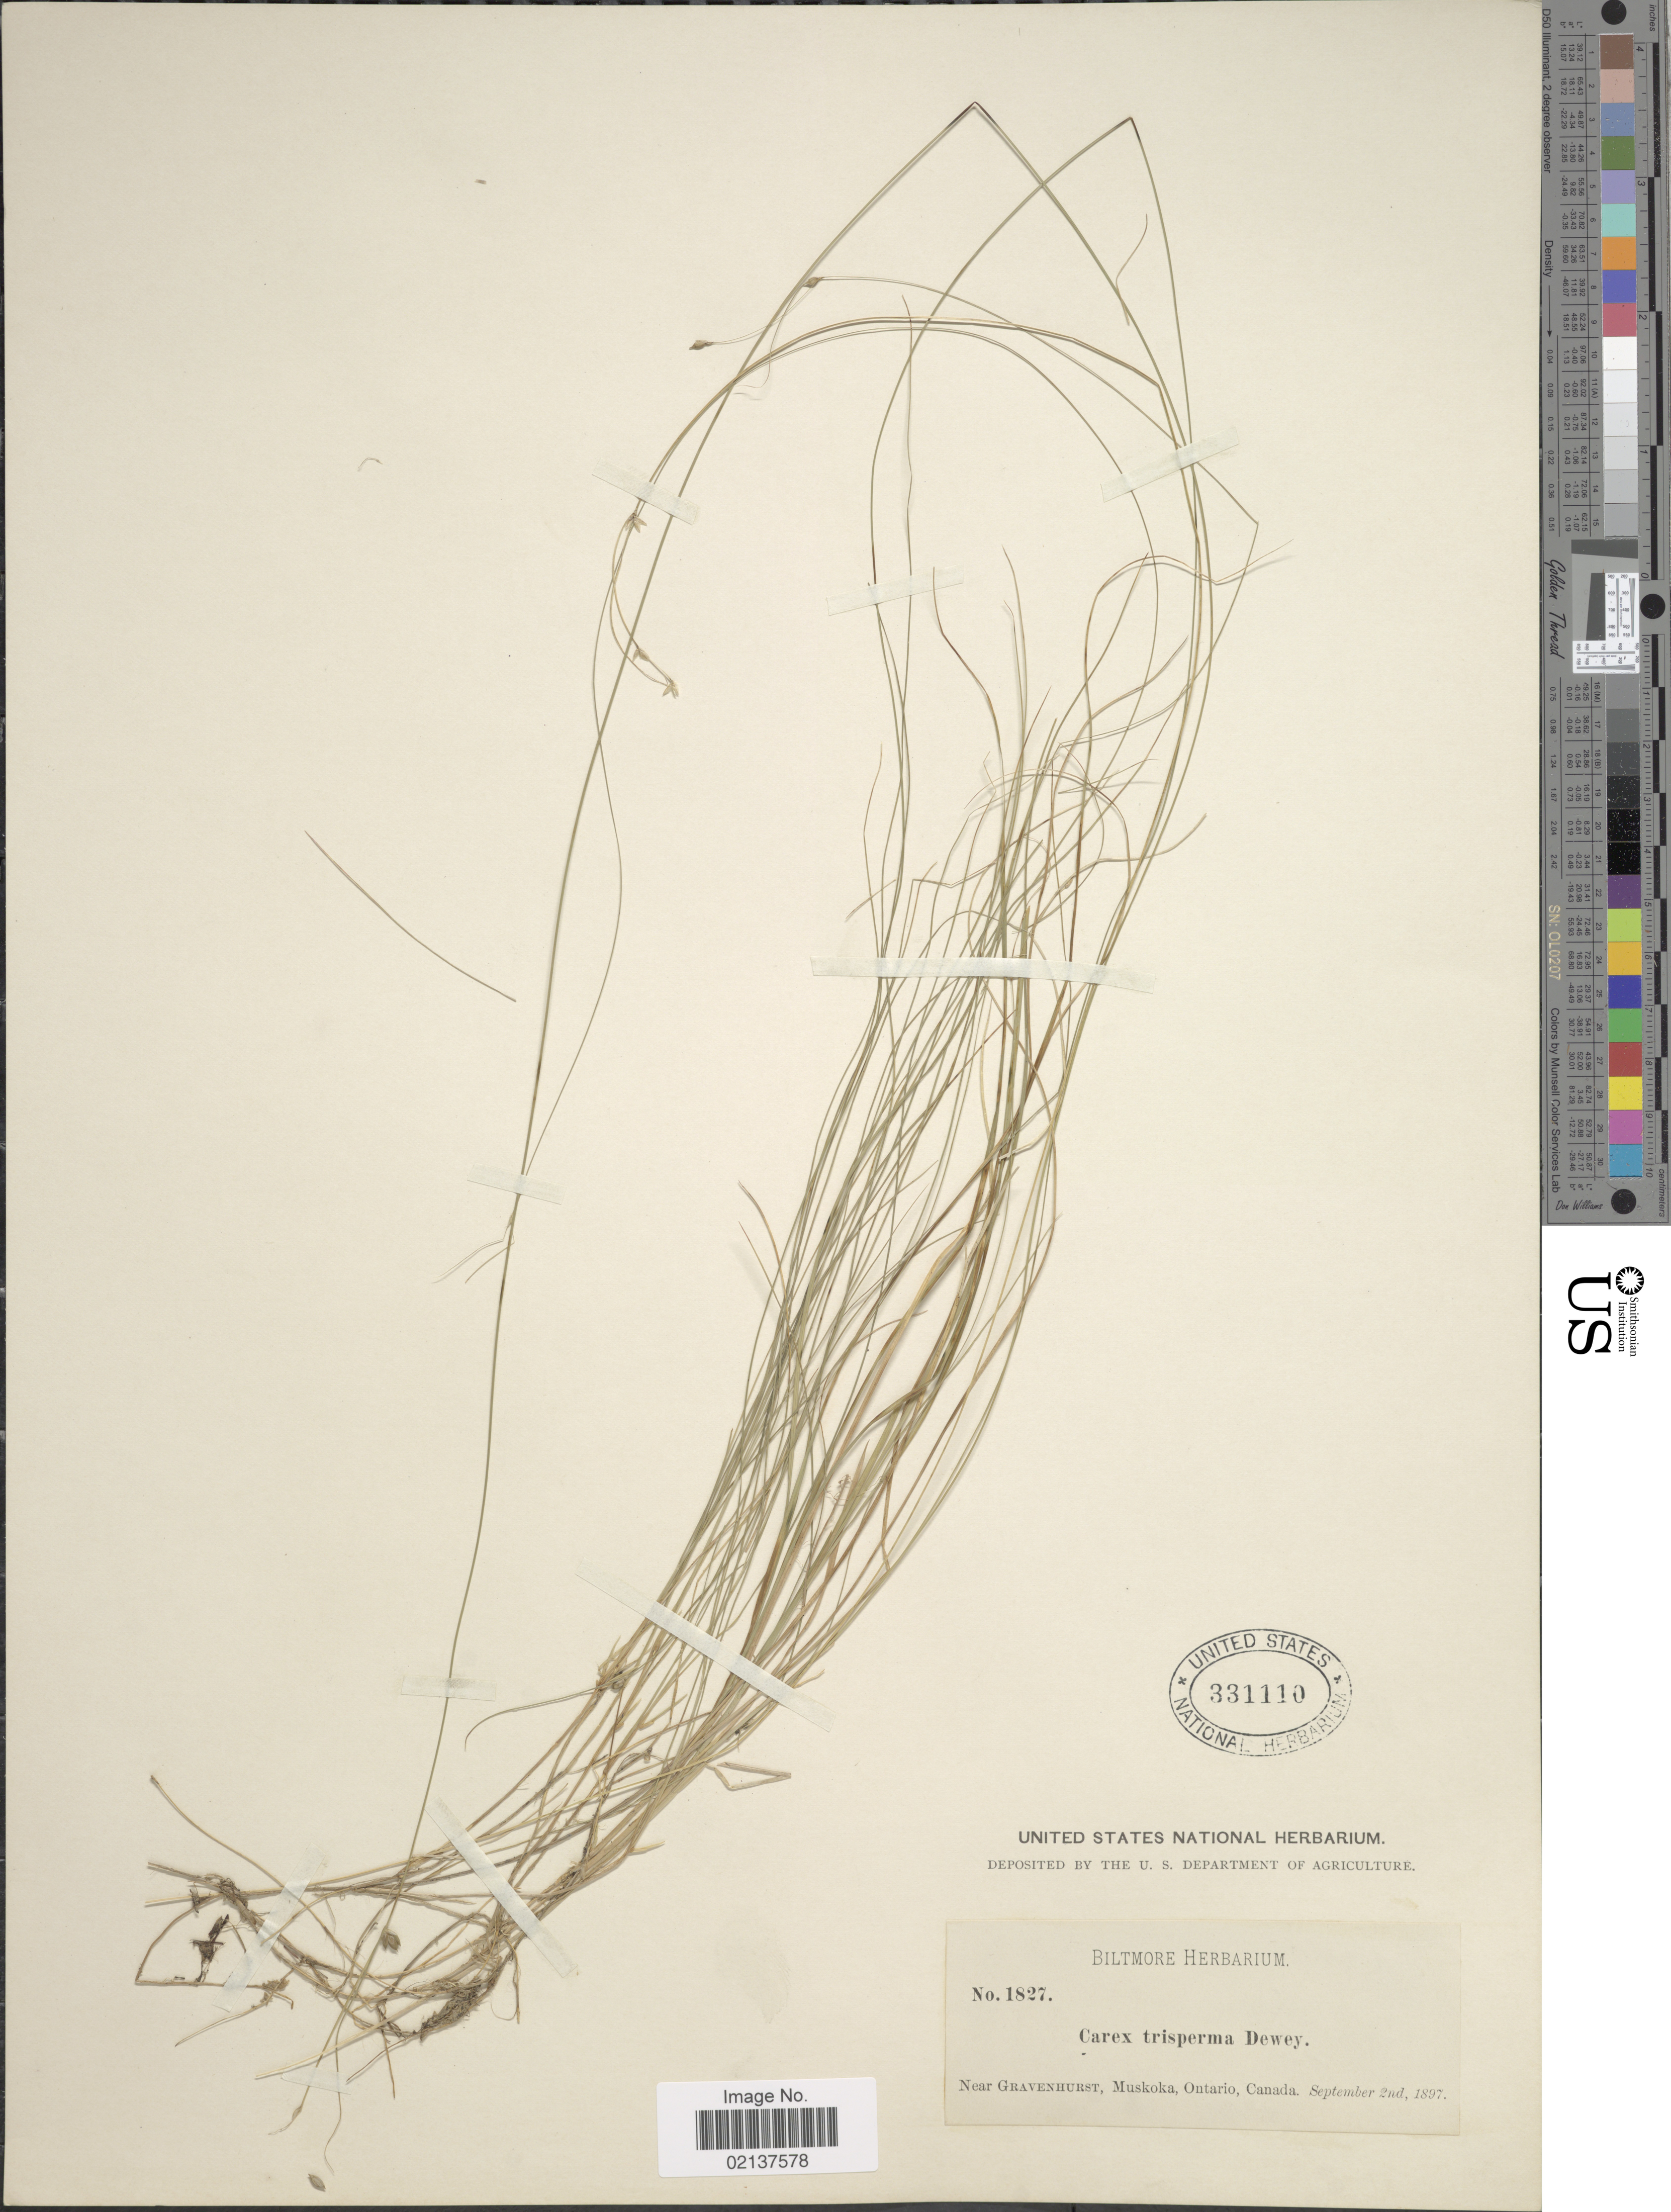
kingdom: Plantae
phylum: Tracheophyta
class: Liliopsida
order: Poales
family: Cyperaceae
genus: Carex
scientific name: Carex trisperma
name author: Dewey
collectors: ex herb. Biltmore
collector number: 1827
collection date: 1897-09-02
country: Canada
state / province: Ontario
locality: Near Gravenhurst, Muskoka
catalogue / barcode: US 331110